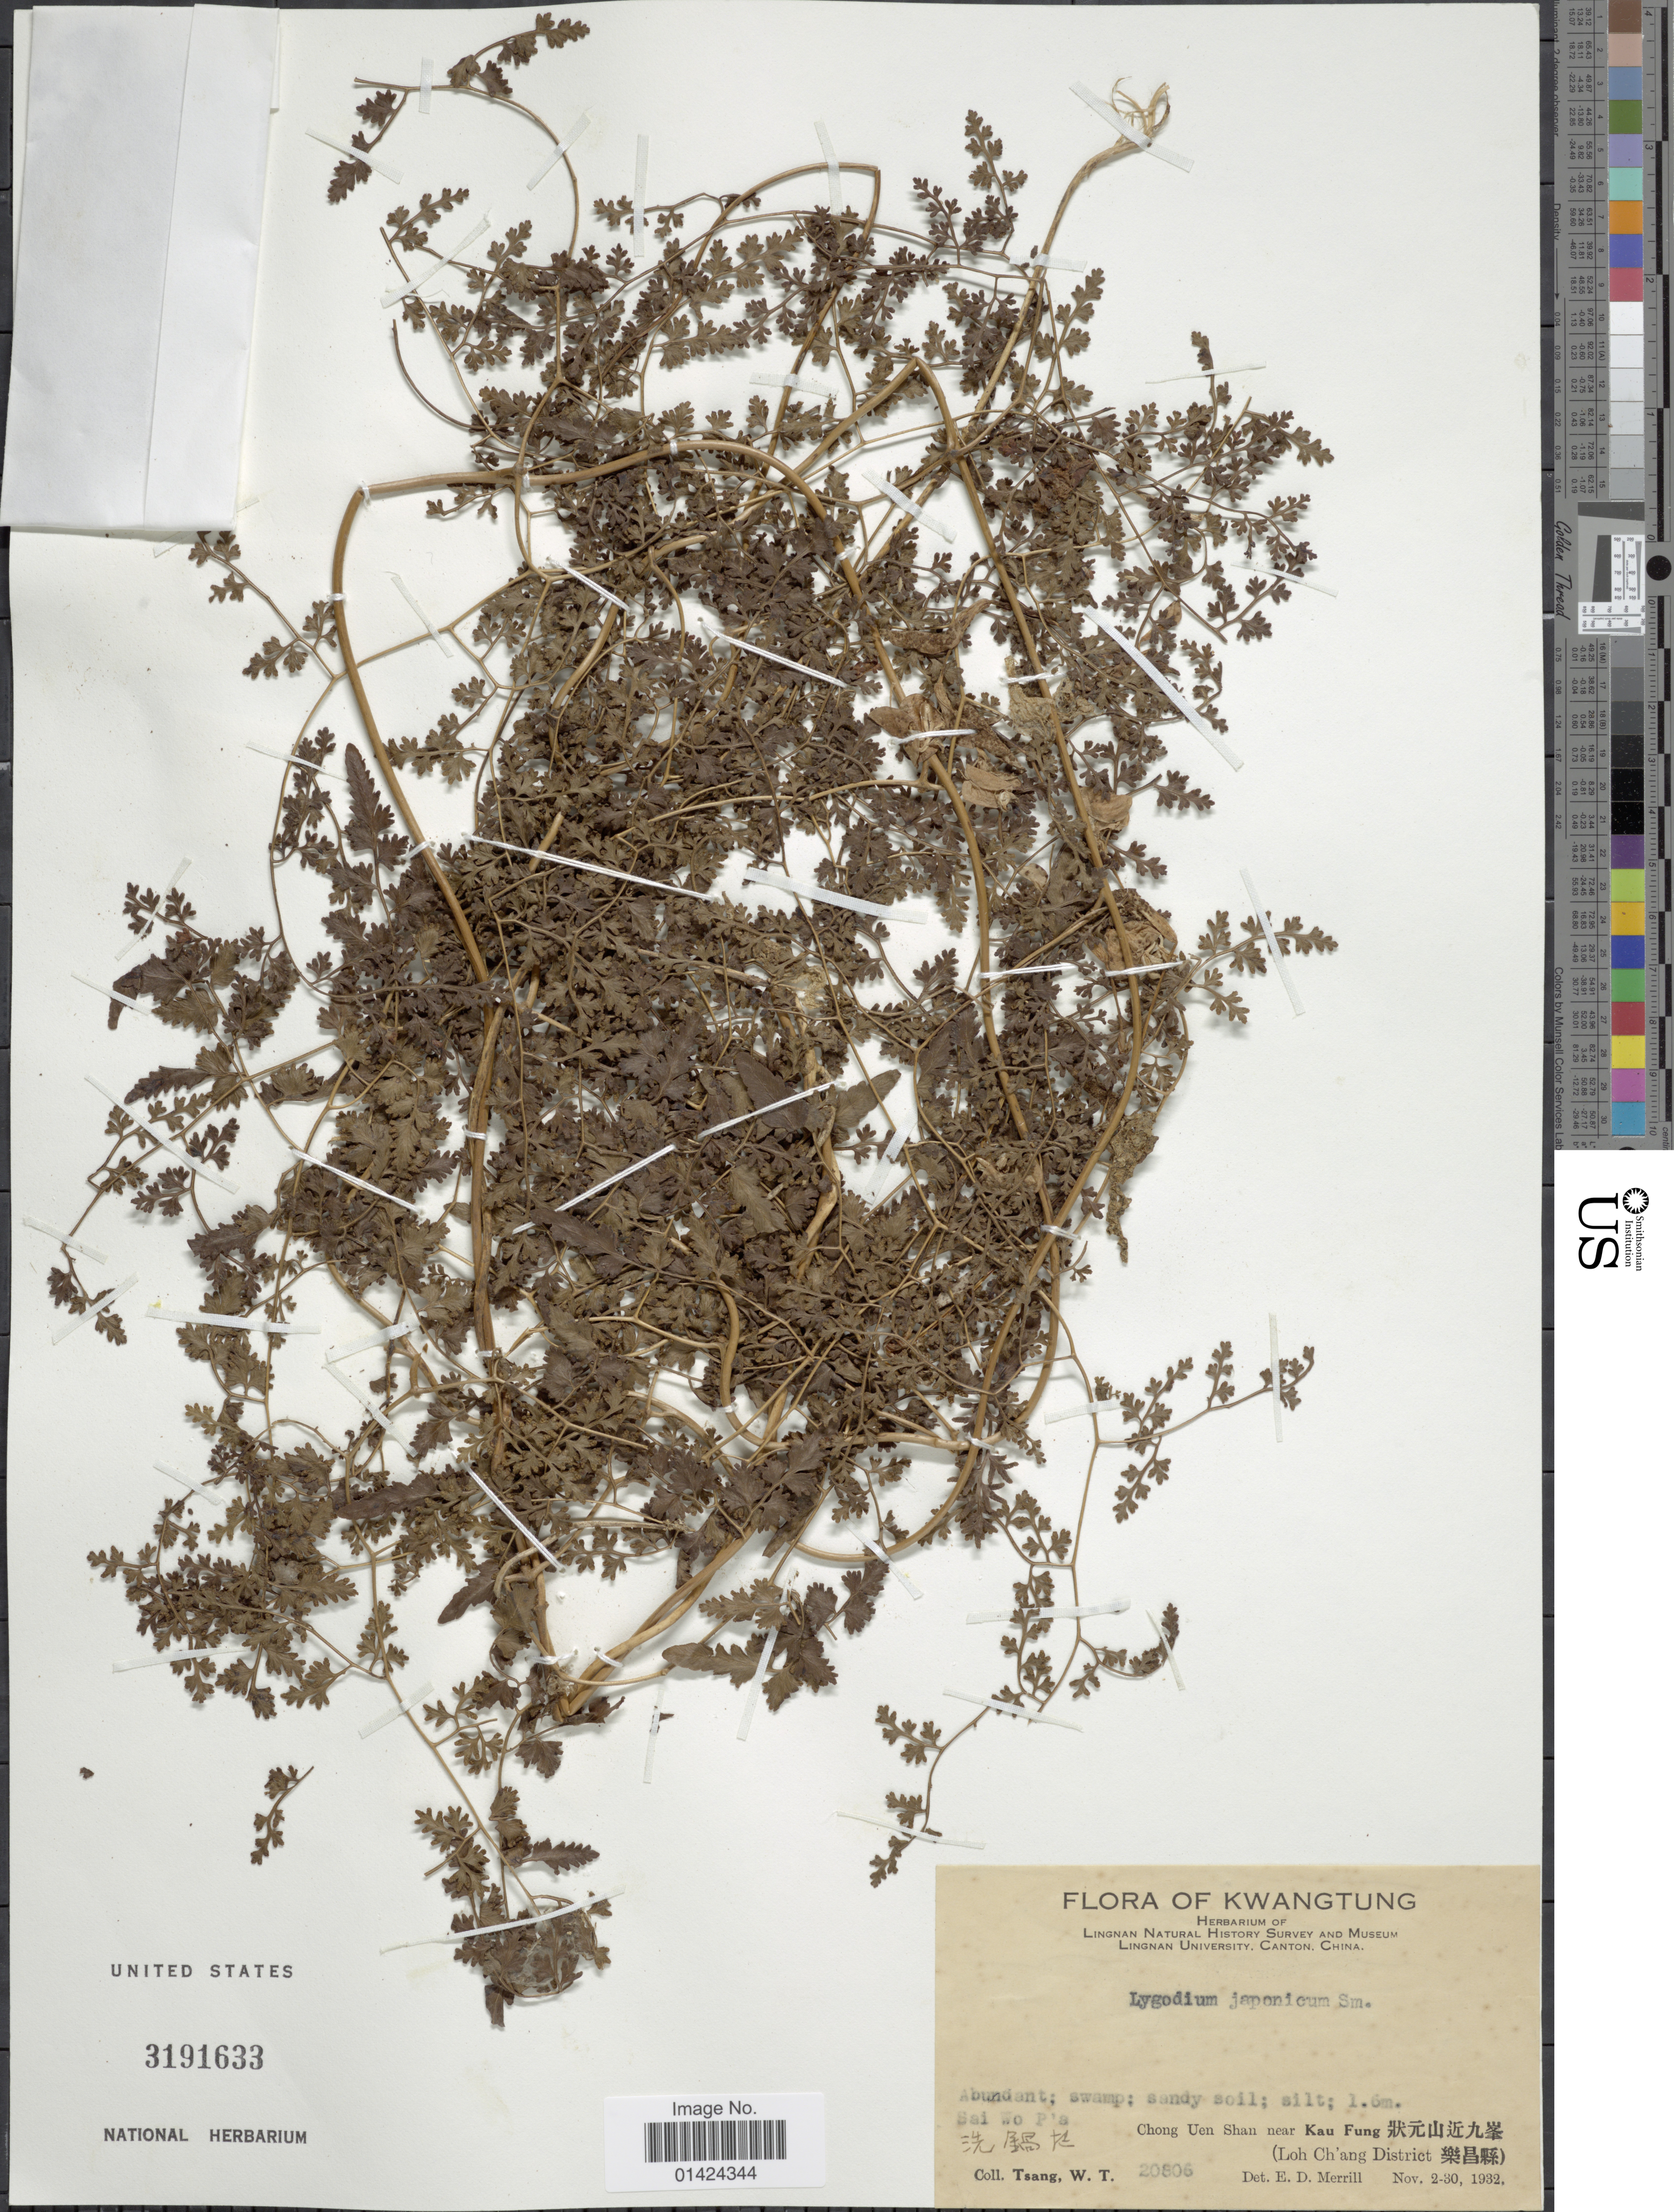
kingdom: Plantae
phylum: Tracheophyta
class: Polypodiopsida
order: Schizaeales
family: Lygodiaceae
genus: Lygodium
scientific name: Lygodium japonicum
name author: (Thunb.) Sw.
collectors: W. T. Tsang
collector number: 20806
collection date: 1932-11-02/1932-11-30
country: China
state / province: Guangdong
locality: Kwangtung. Sai Wo P'a. Chong Uen Shan near Kau Fung (Loh Ch'ang District). [interpreted]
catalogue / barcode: US 3191633